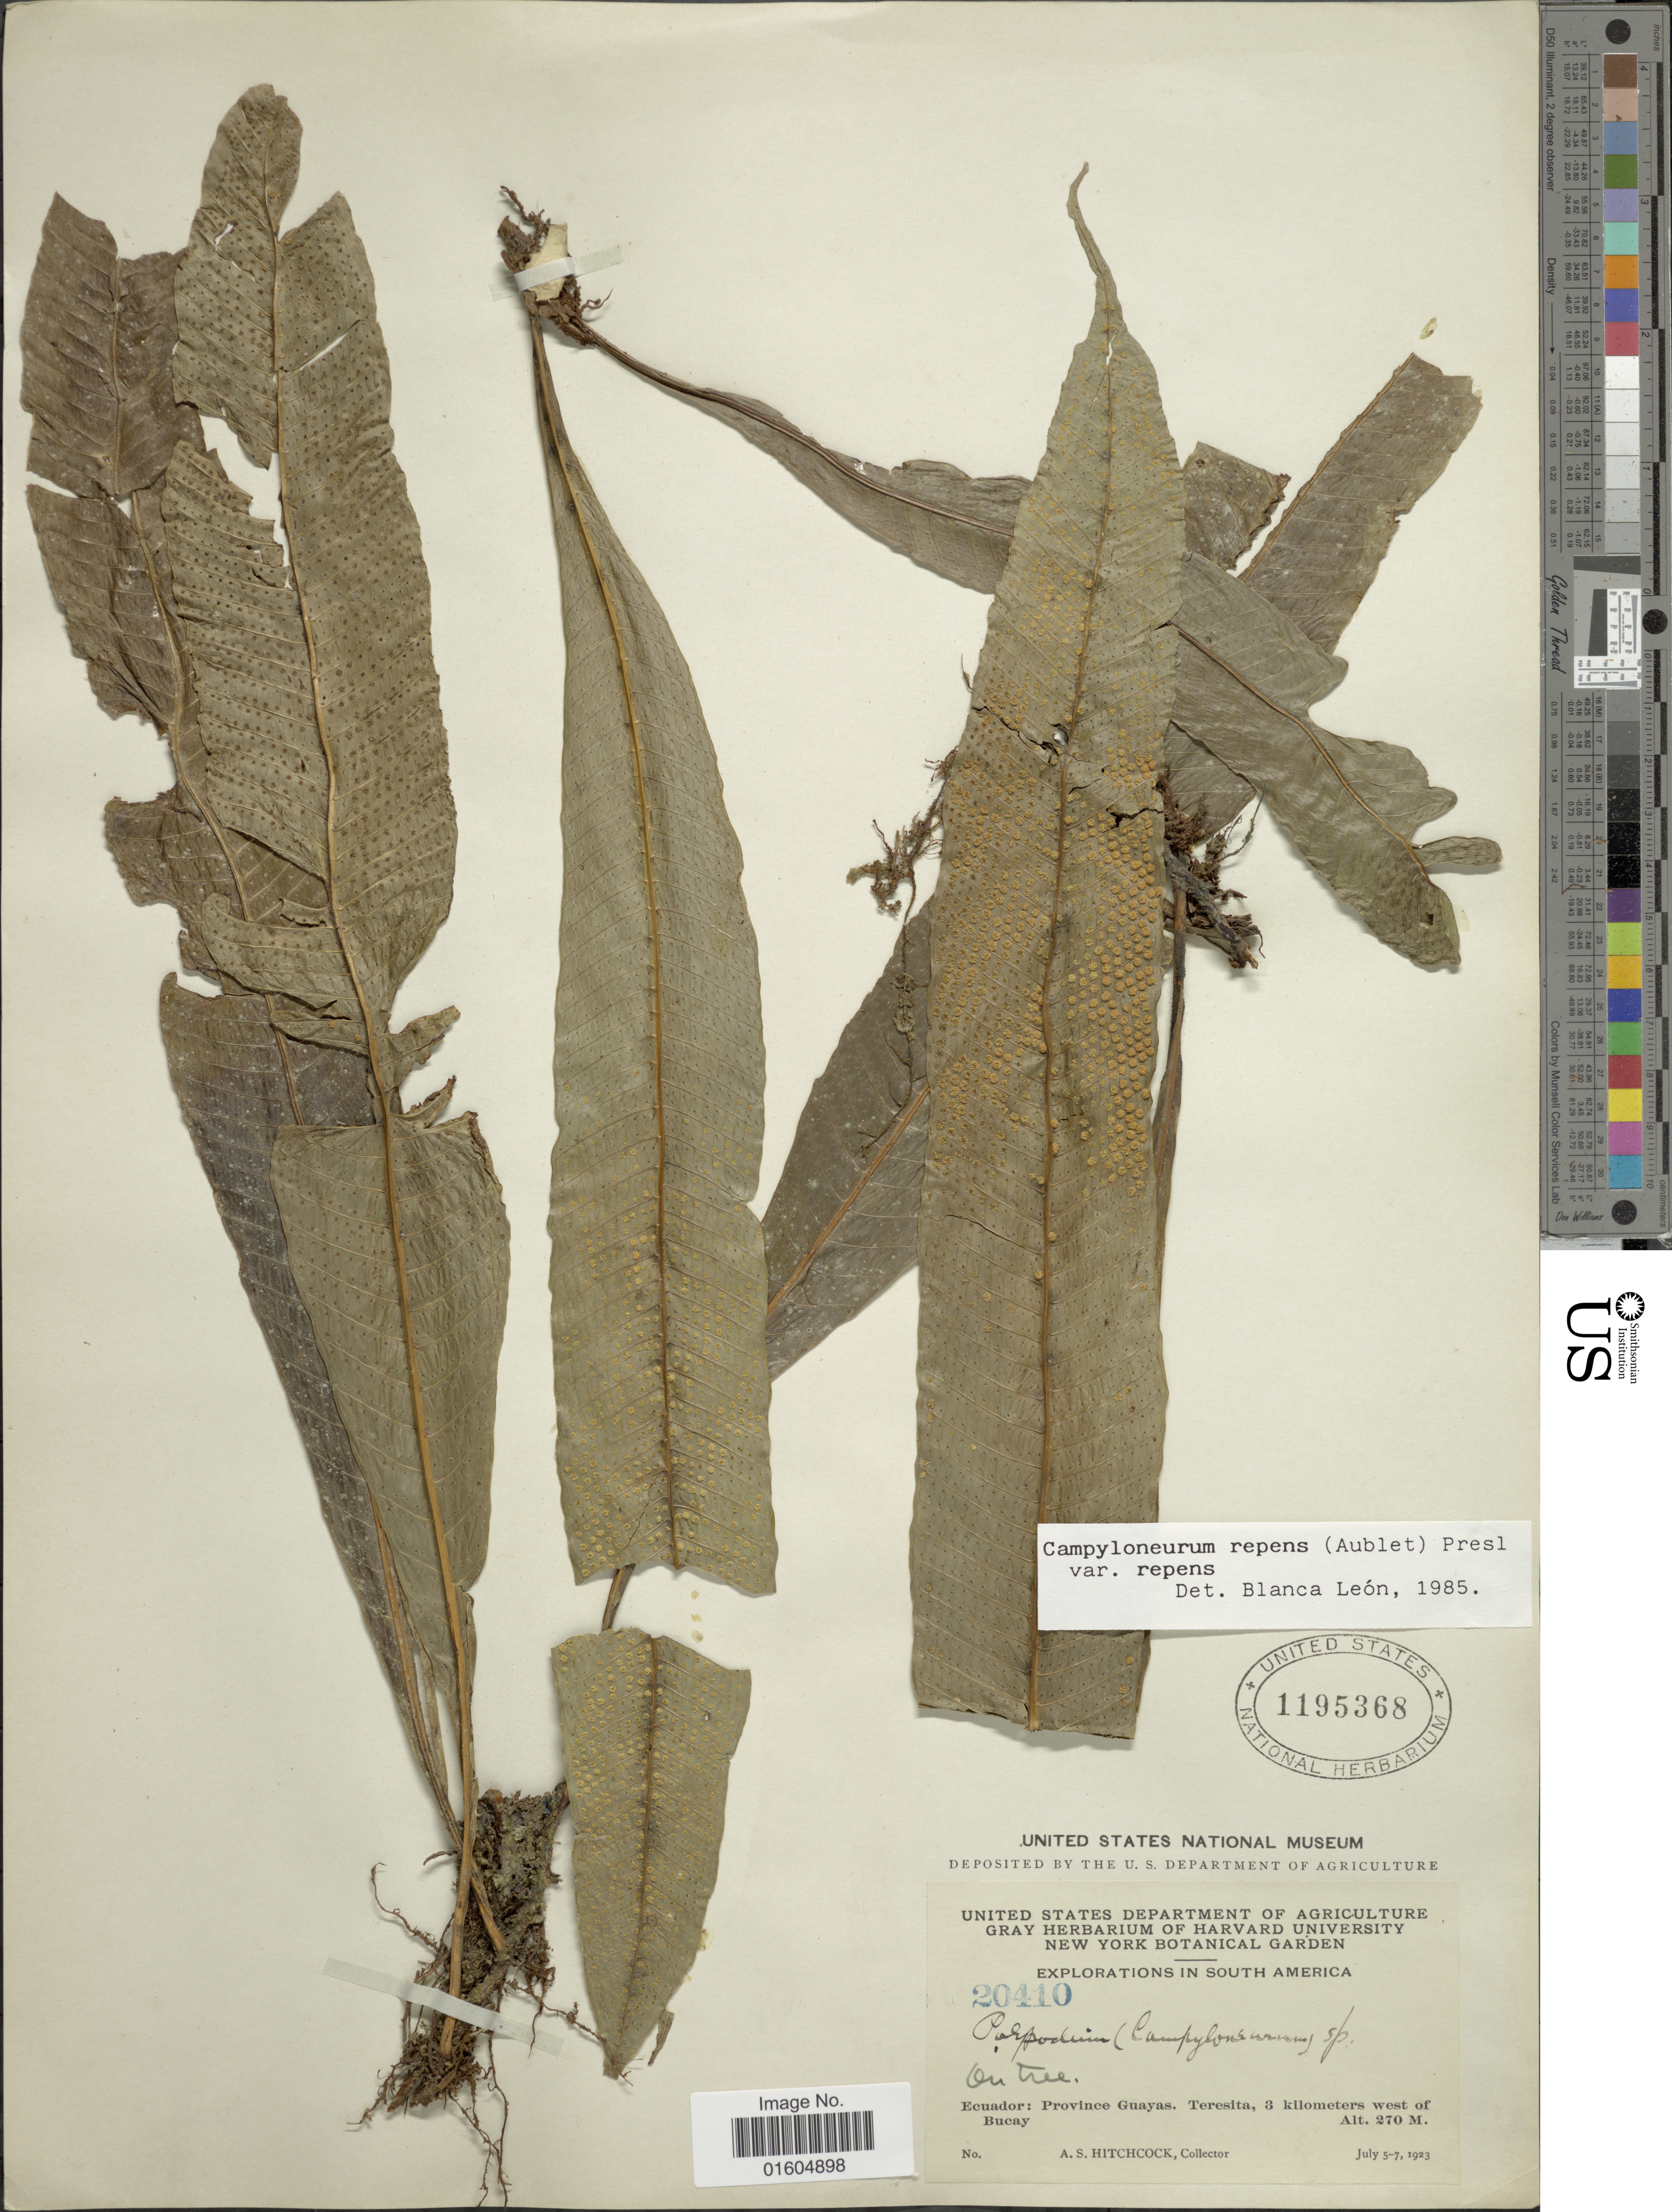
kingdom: Plantae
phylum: Tracheophyta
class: Polypodiopsida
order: Polypodiales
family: Polypodiaceae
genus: Campyloneurum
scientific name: Campyloneurum repens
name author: (Aubl.) C. Presl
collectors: A. S. Hitchcock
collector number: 20410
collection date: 1923-07-05/1923-07-07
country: Ecuador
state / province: Guayas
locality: South America. Ecuador: Province Guayas. Teresita, 3 kilometers west of Bucay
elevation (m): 270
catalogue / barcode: US 1195368